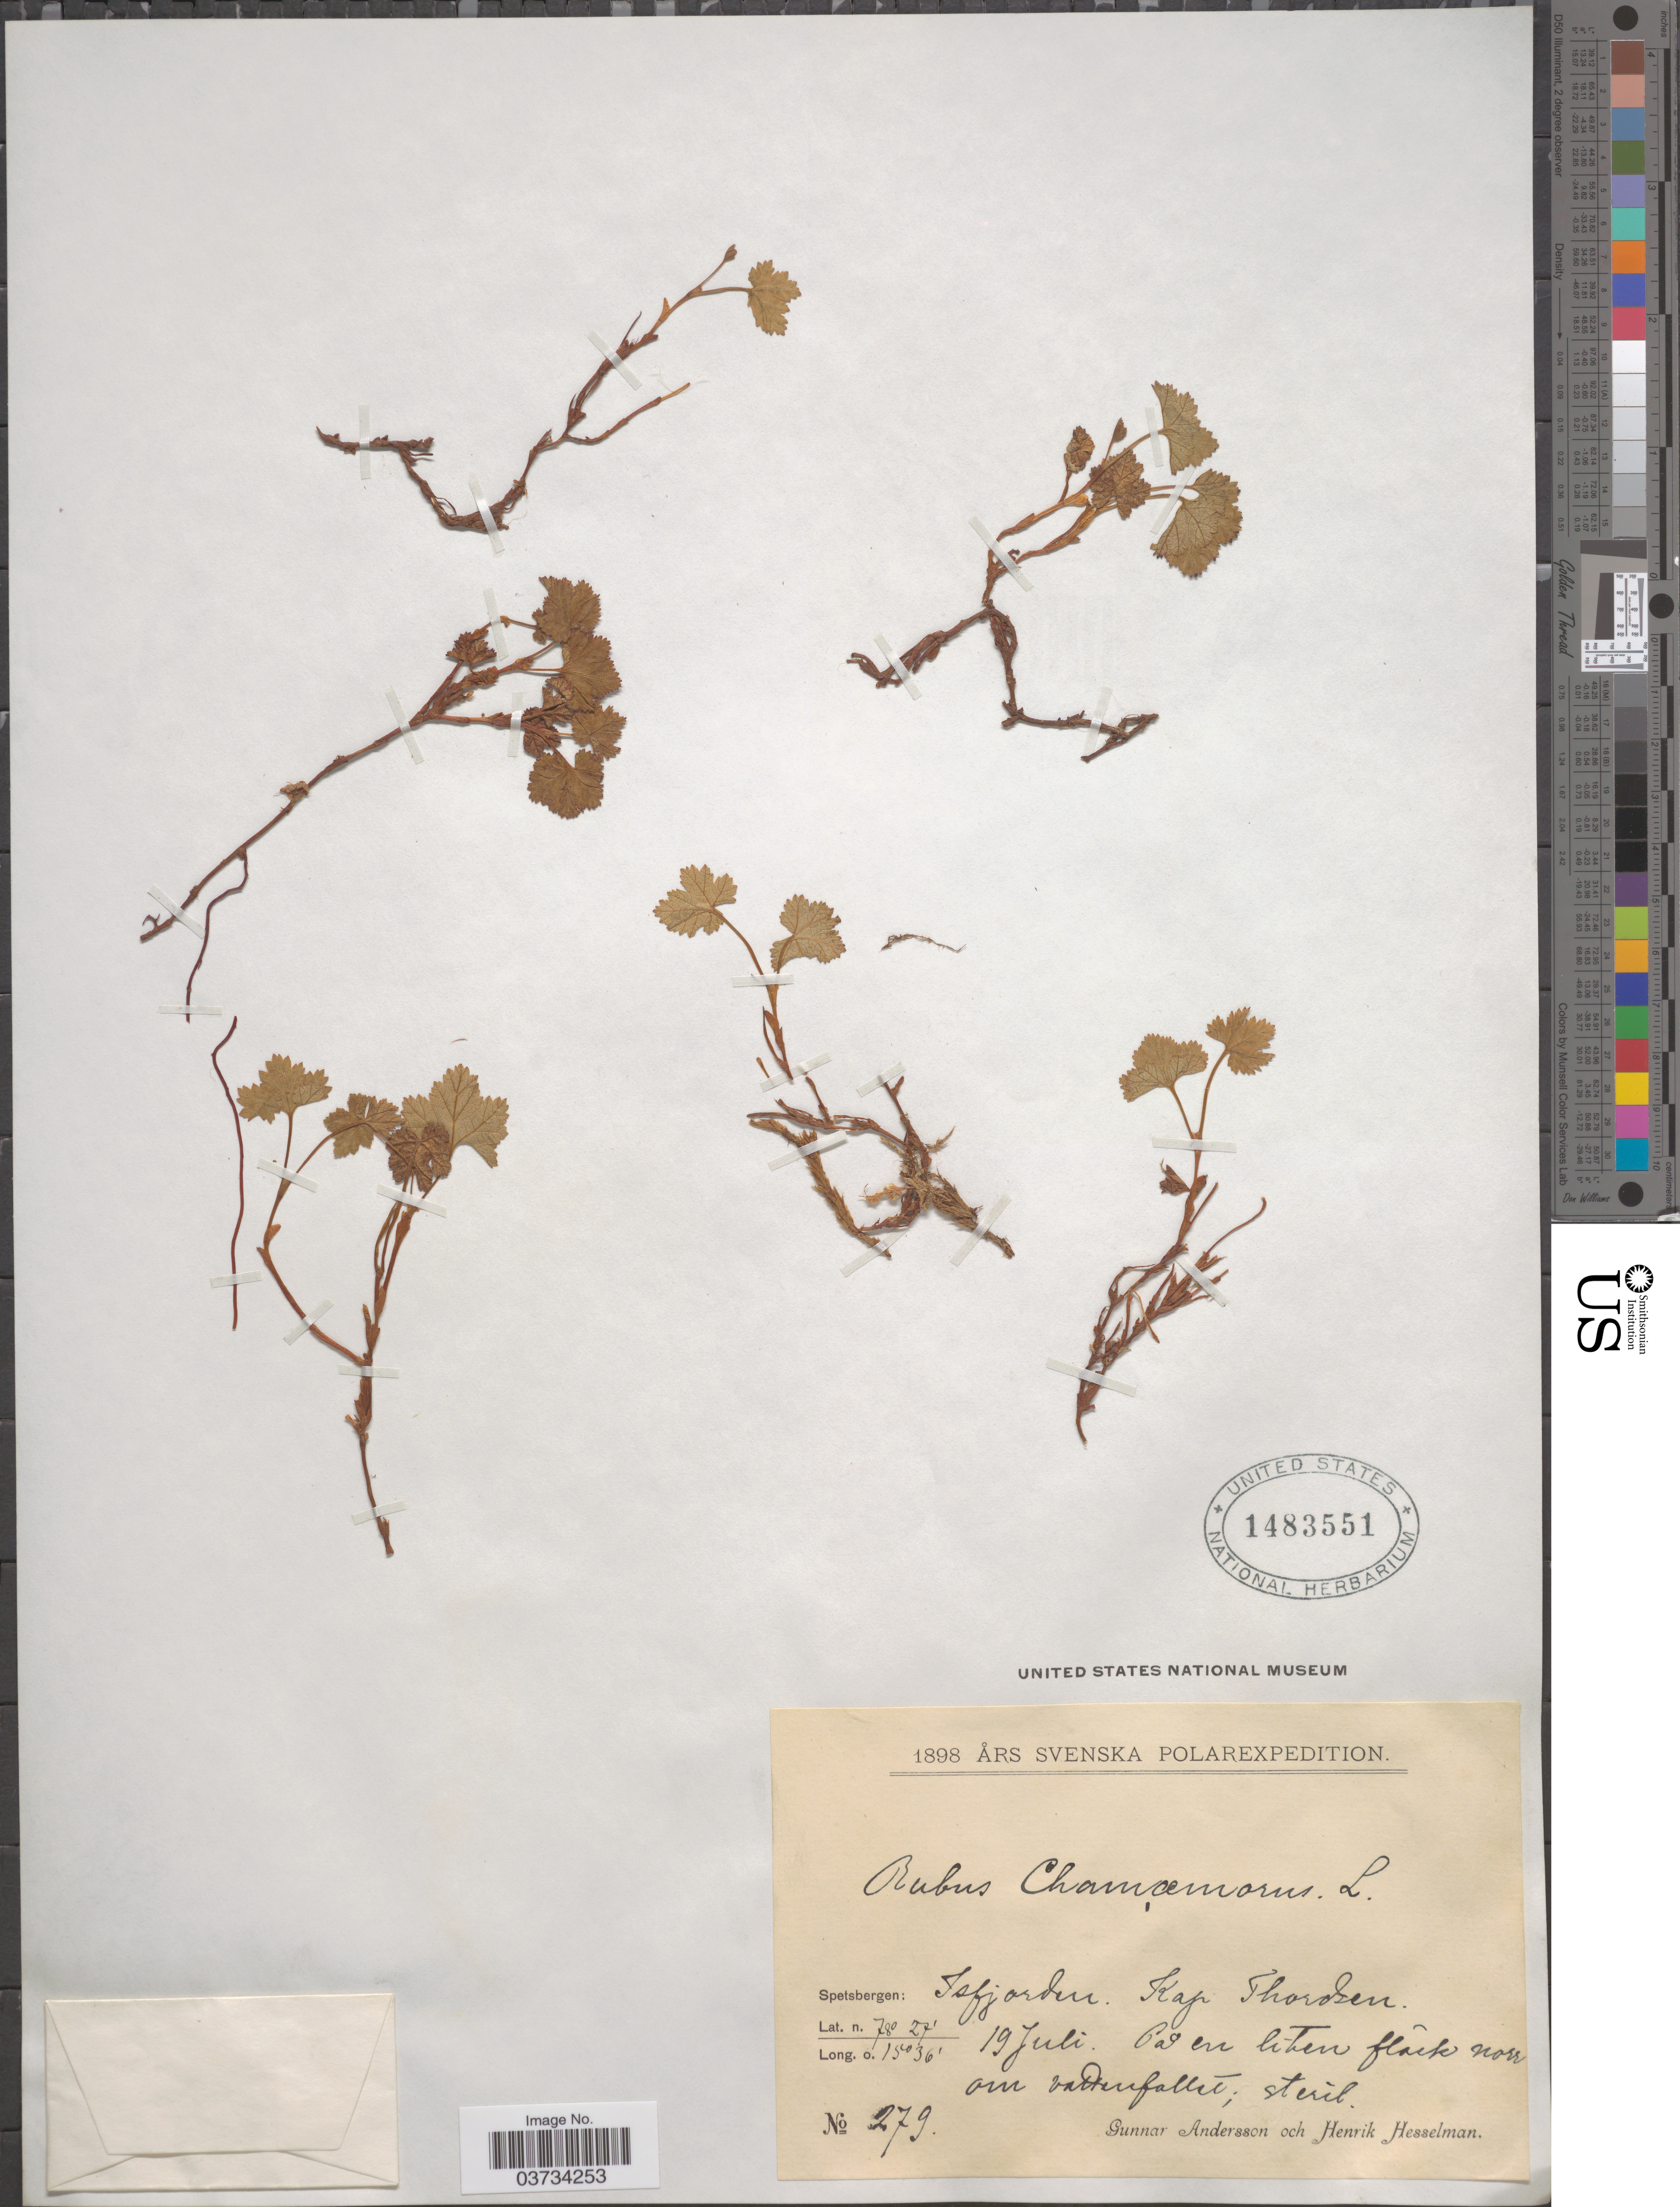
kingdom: Plantae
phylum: Tracheophyta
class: Magnoliopsida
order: Rosales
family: Rosaceae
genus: Rubus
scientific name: Rubus chamaemorus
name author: L.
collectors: C. Andersson & H. Hesselman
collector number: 279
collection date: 1898-07-19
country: Norway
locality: Spetsbergen: Isfjorden. Kap Thordsen.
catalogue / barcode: US 1483551